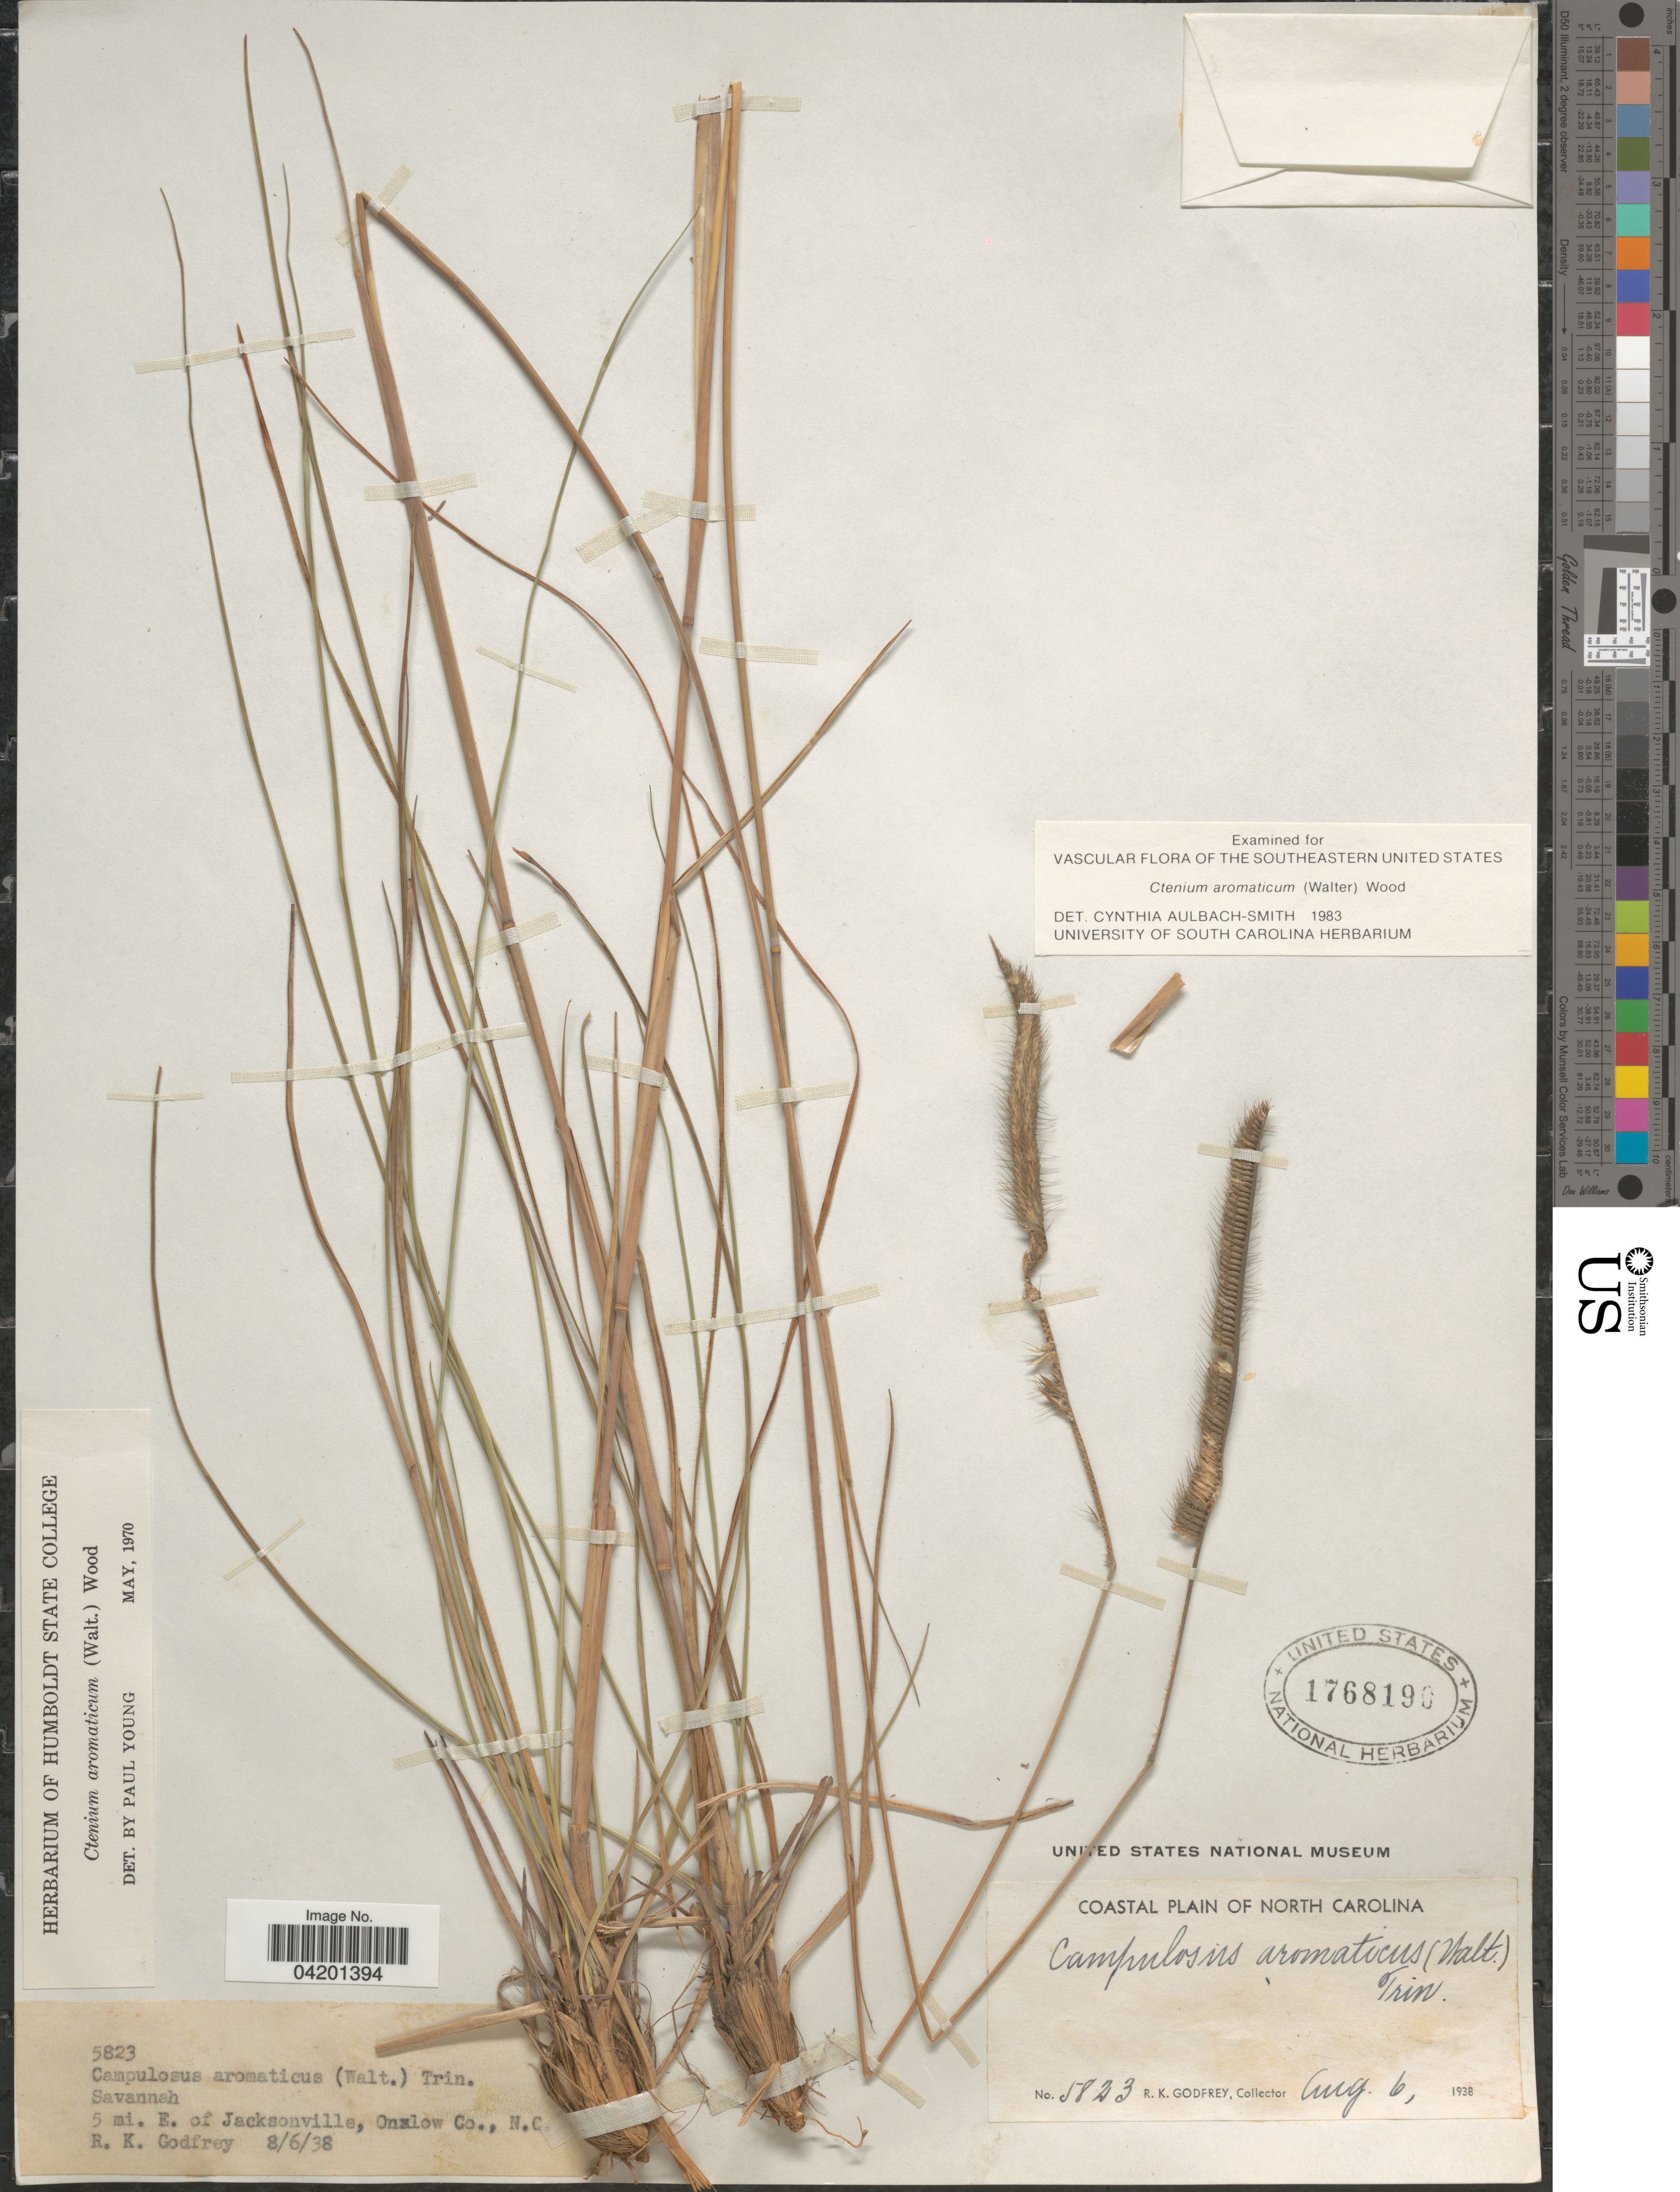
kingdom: Plantae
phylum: Tracheophyta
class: Liliopsida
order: Poales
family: Poaceae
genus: Ctenium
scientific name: Ctenium aromaticum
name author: (Walter) Alph. Wood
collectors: R. K. Godfrey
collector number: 5823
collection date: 1938-08-06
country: United States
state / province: North Carolina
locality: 5 mi. E. of Jacksonville, Onslow Co. Coastal Plain of North Carolina.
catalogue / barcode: US 1768190